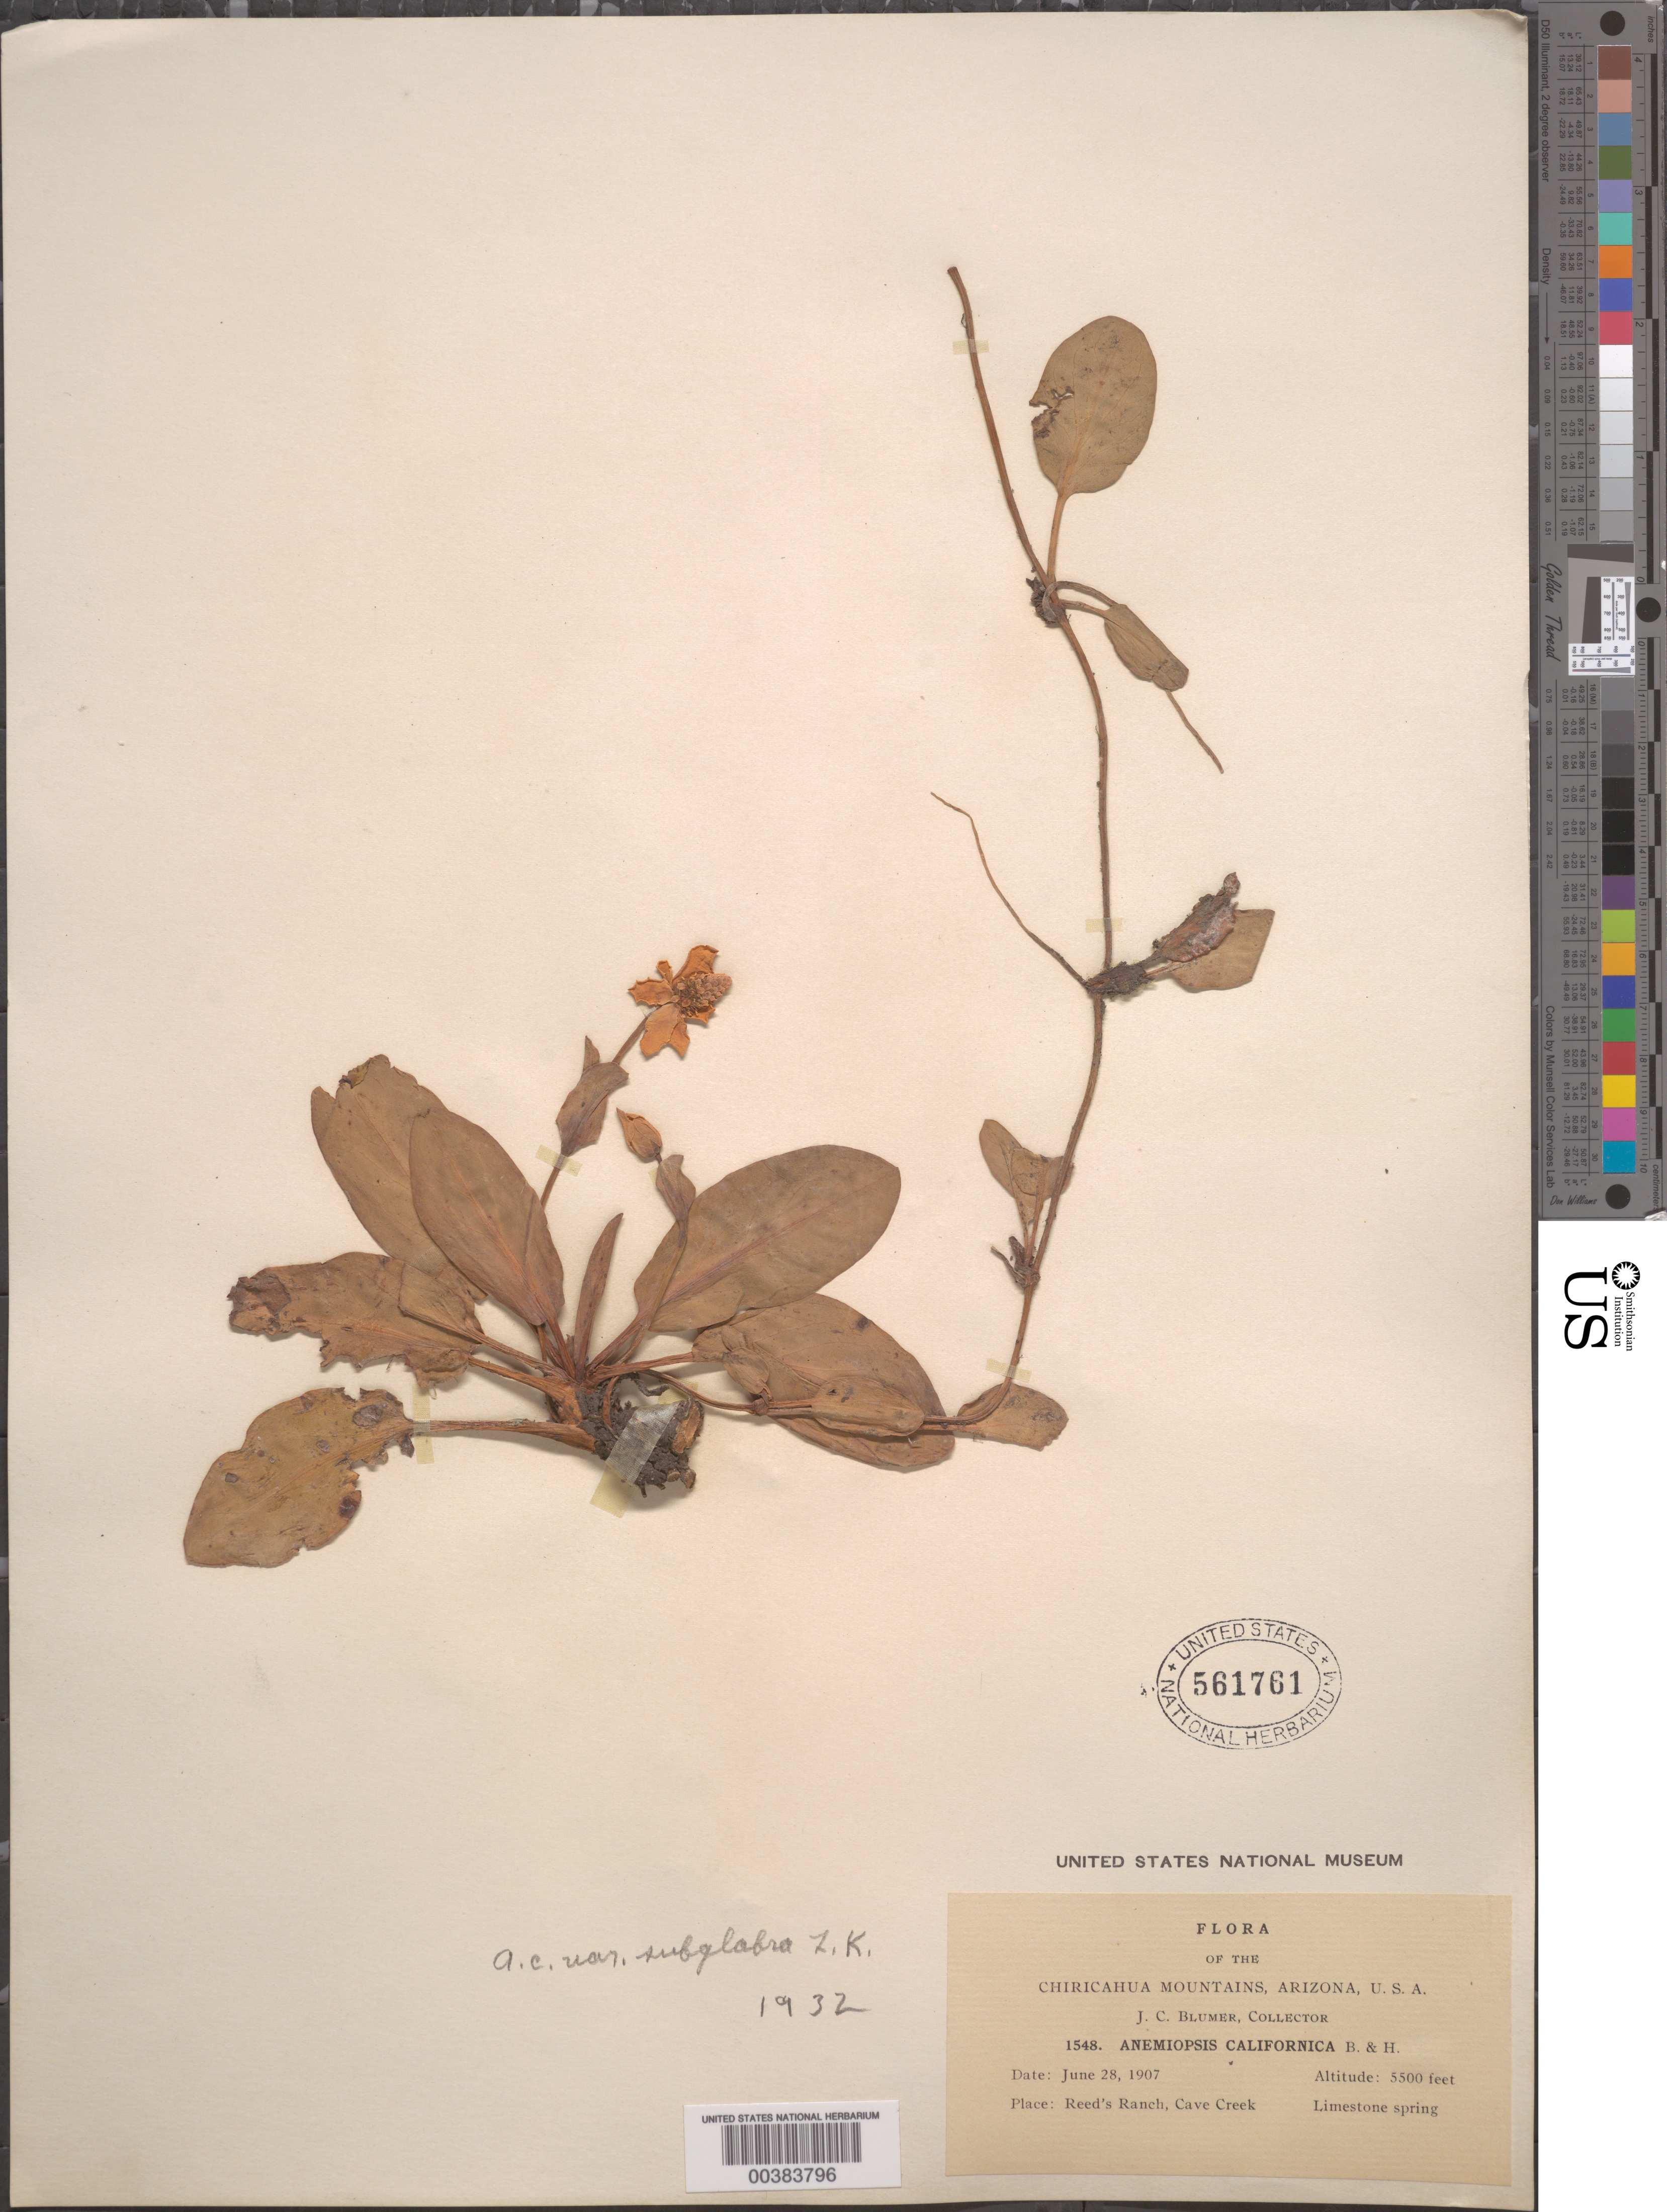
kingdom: Plantae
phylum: Tracheophyta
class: Magnoliopsida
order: Piperales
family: Saururaceae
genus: Anemopsis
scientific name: Anemopsis californica var. subglabra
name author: Kelso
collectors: J. C. Blumer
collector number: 1548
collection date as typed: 28 Jun 1907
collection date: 1907-06-28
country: United States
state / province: Arizona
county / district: Cochise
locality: Chiricahua mts, cave creek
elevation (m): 1676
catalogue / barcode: US 561761